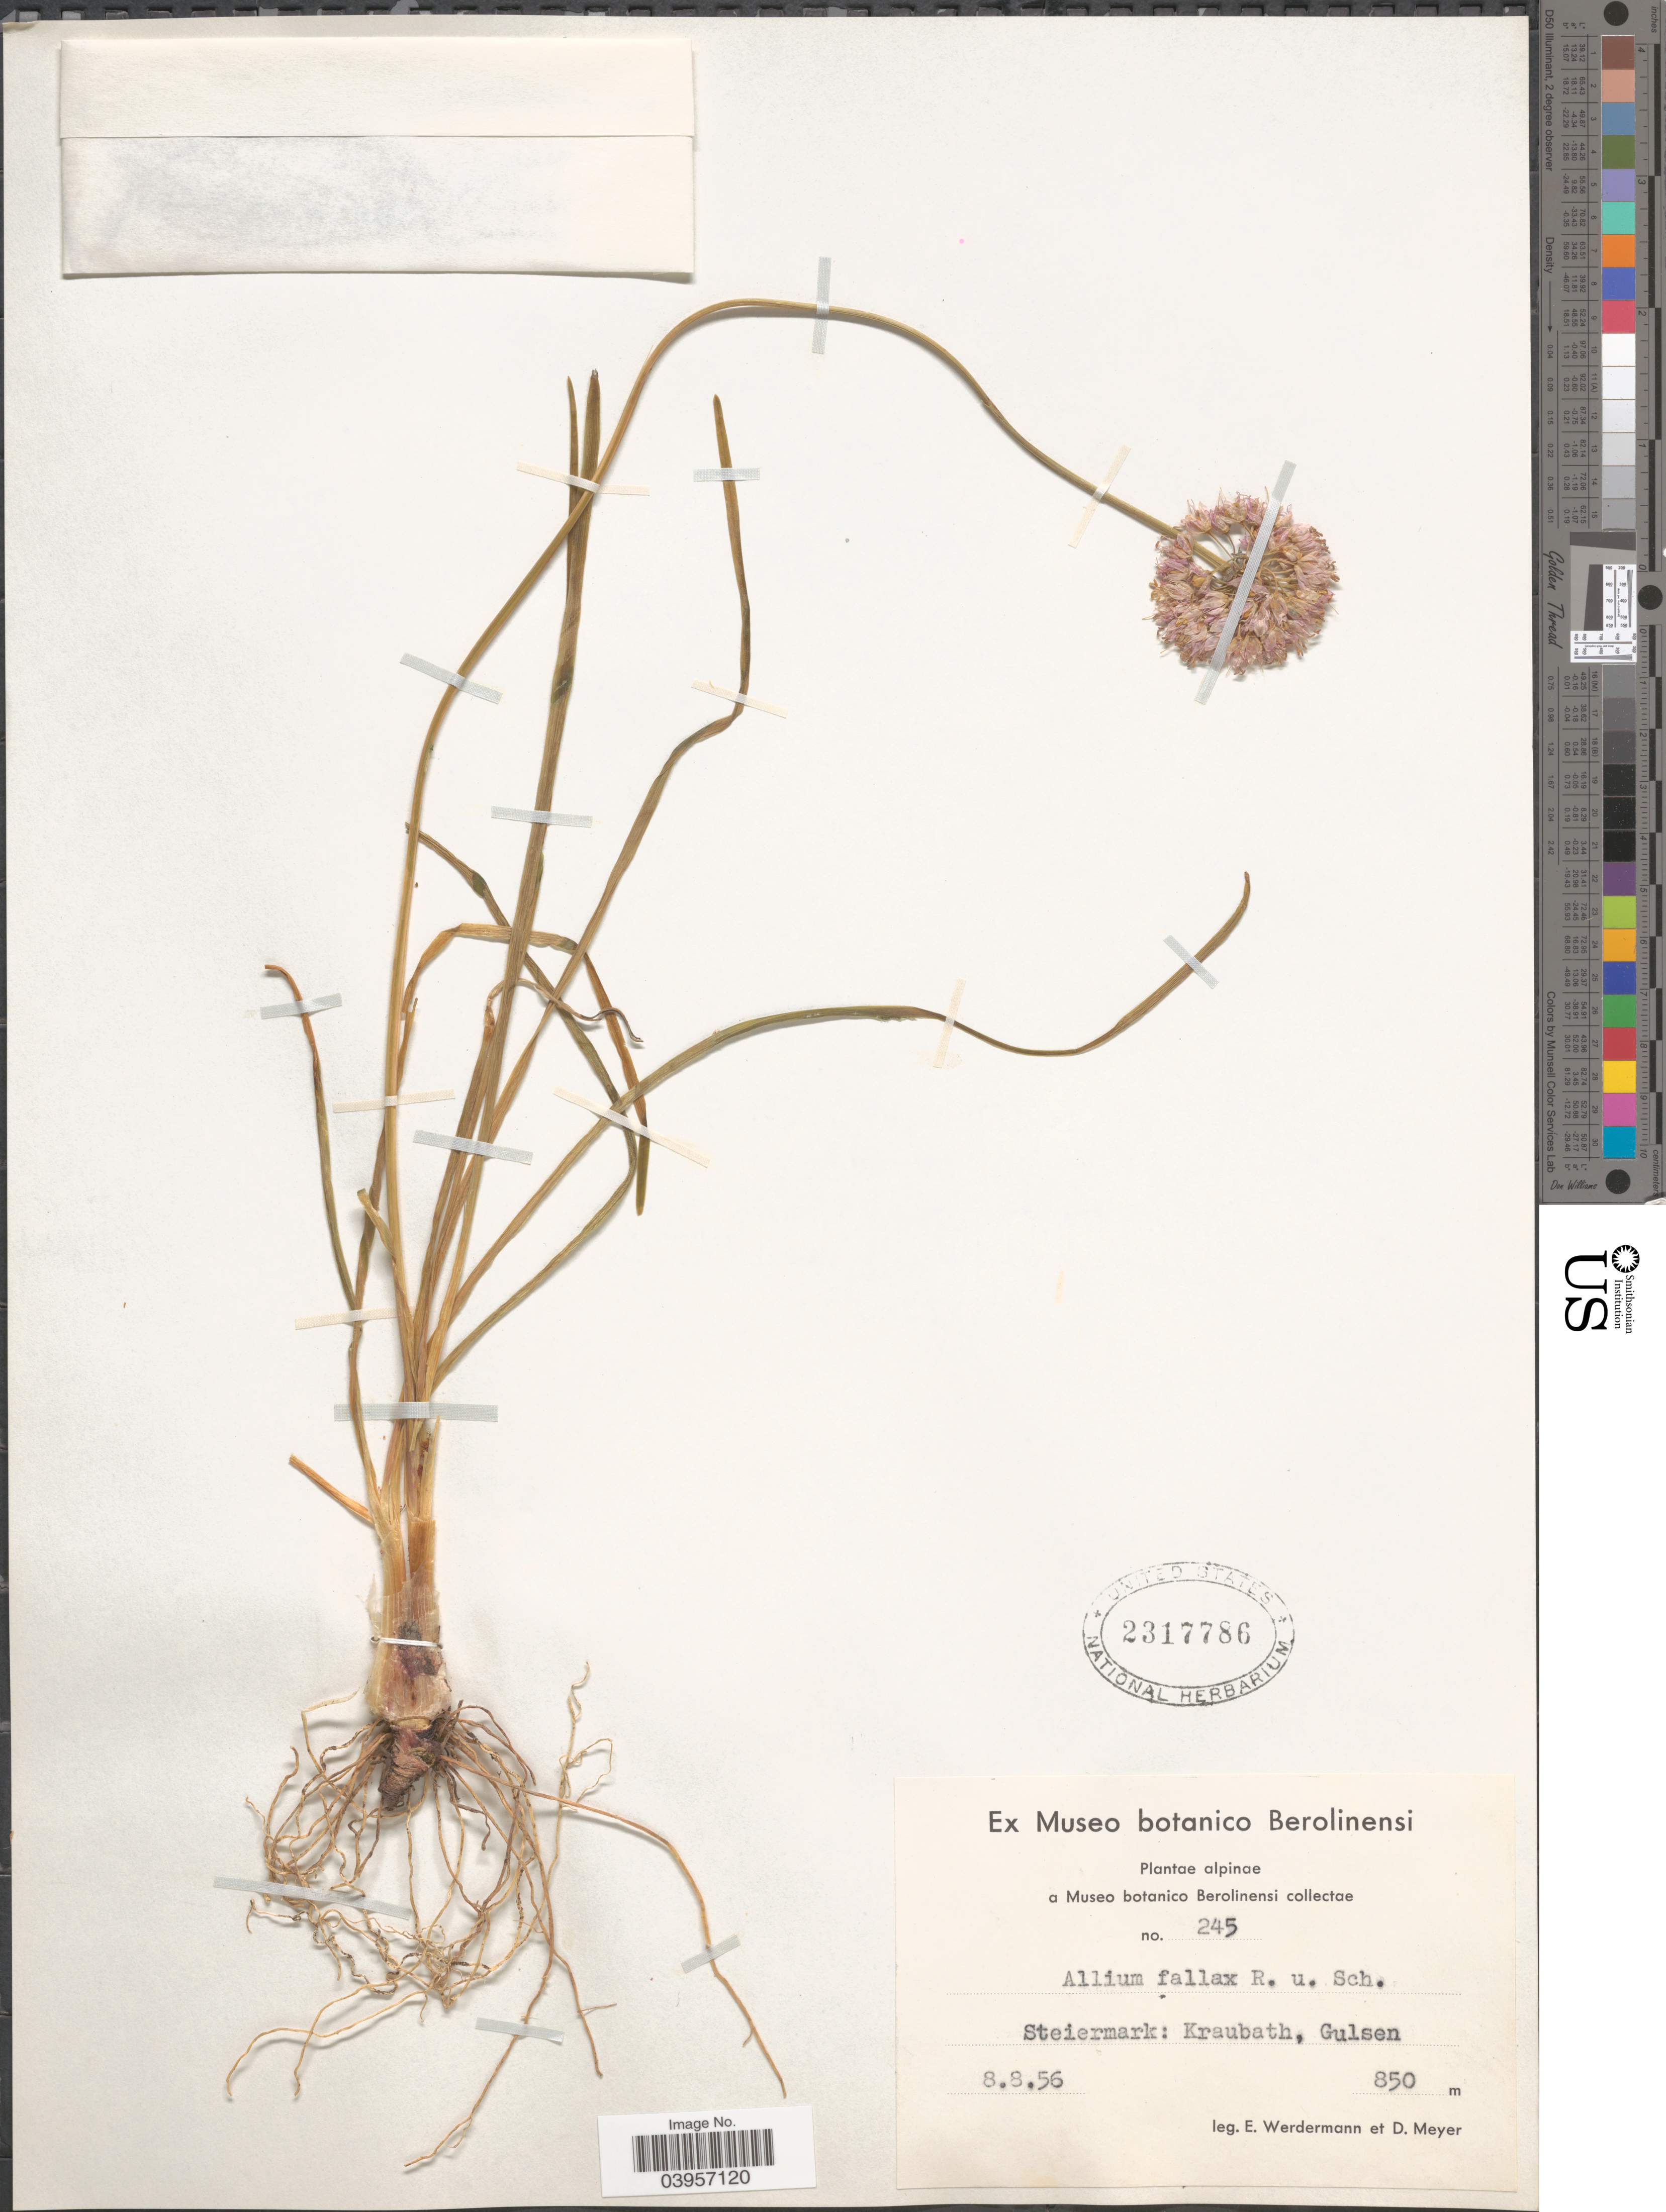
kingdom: Plantae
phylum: Tracheophyta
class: Liliopsida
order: Asparagales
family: Amaryllidaceae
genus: Allium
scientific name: Allium fallax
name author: Schult. & Schult. f.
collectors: E. Werdermann & D. Meyer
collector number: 245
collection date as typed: Transcribed d/m/y: 8/8/56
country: Austria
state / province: Steiermark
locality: Kraubath, Gulsen.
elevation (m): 850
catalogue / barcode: US 2317786